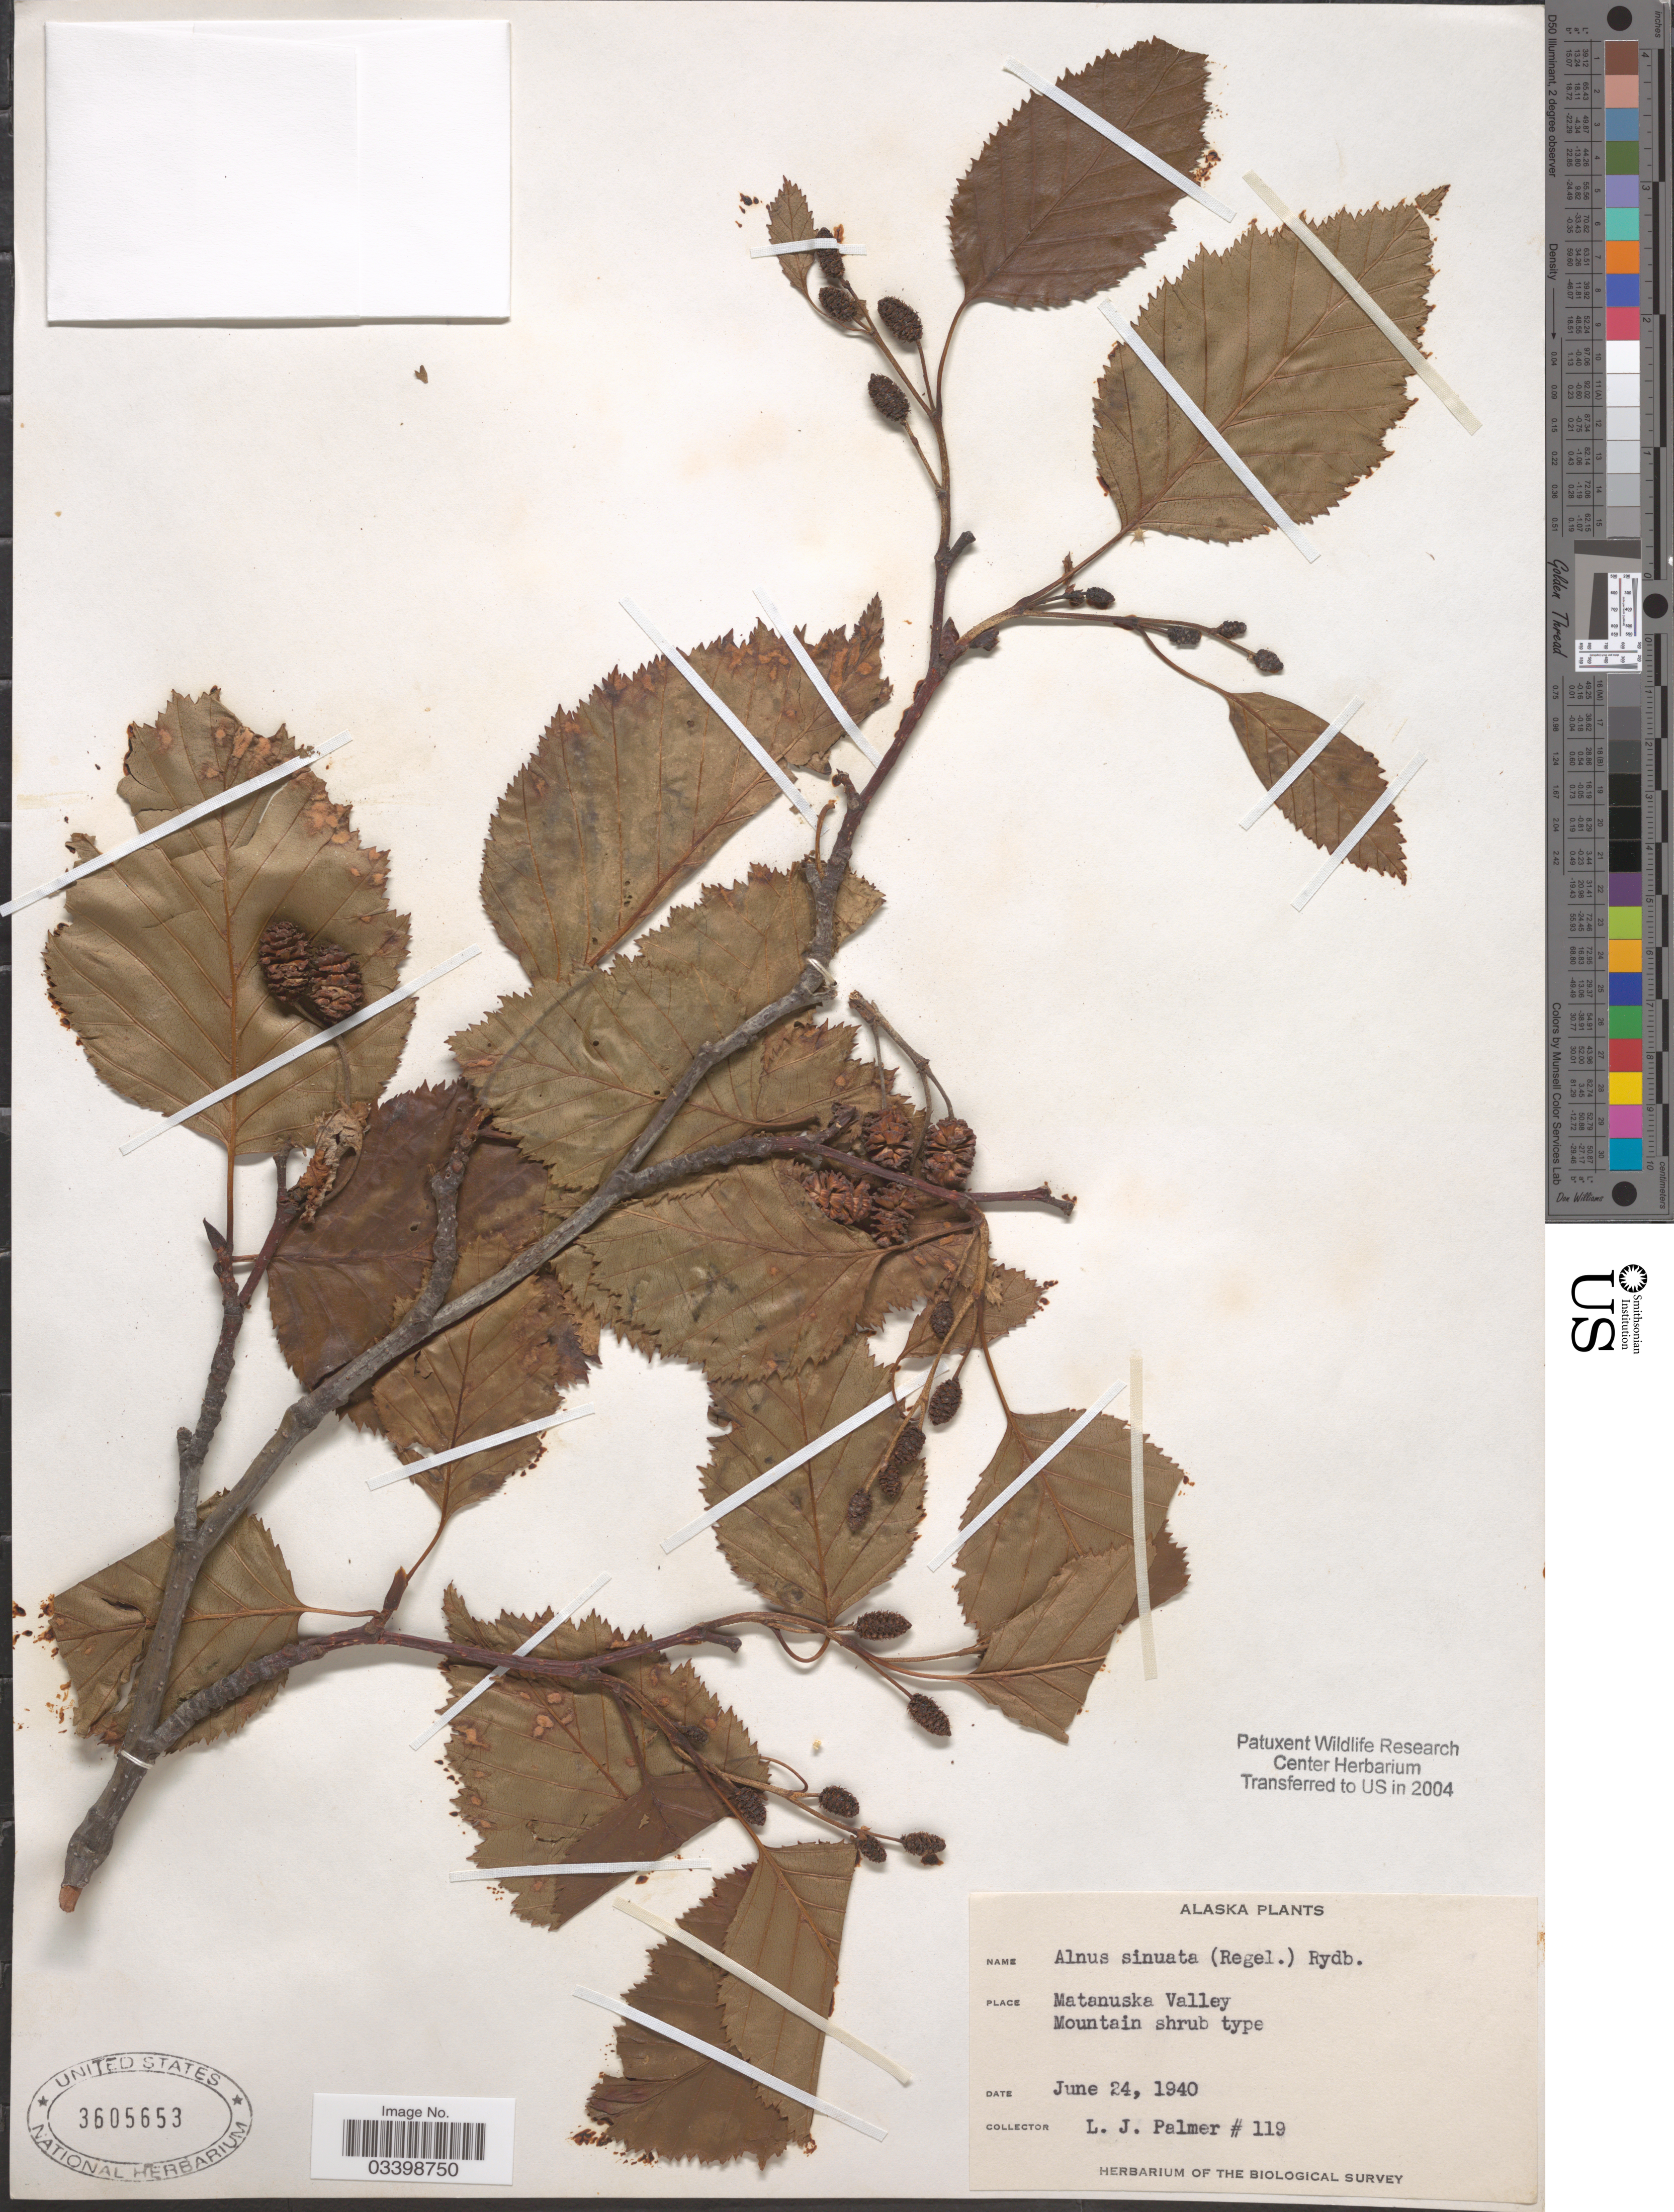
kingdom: Plantae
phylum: Tracheophyta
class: Magnoliopsida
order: Fagales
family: Betulaceae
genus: Alnus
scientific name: Alnus viridis subsp. sinuata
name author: Regel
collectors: L. J. Palmer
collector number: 119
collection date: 1940-06-24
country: United States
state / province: Alaska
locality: Matanuska Valley.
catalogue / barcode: US 3605653